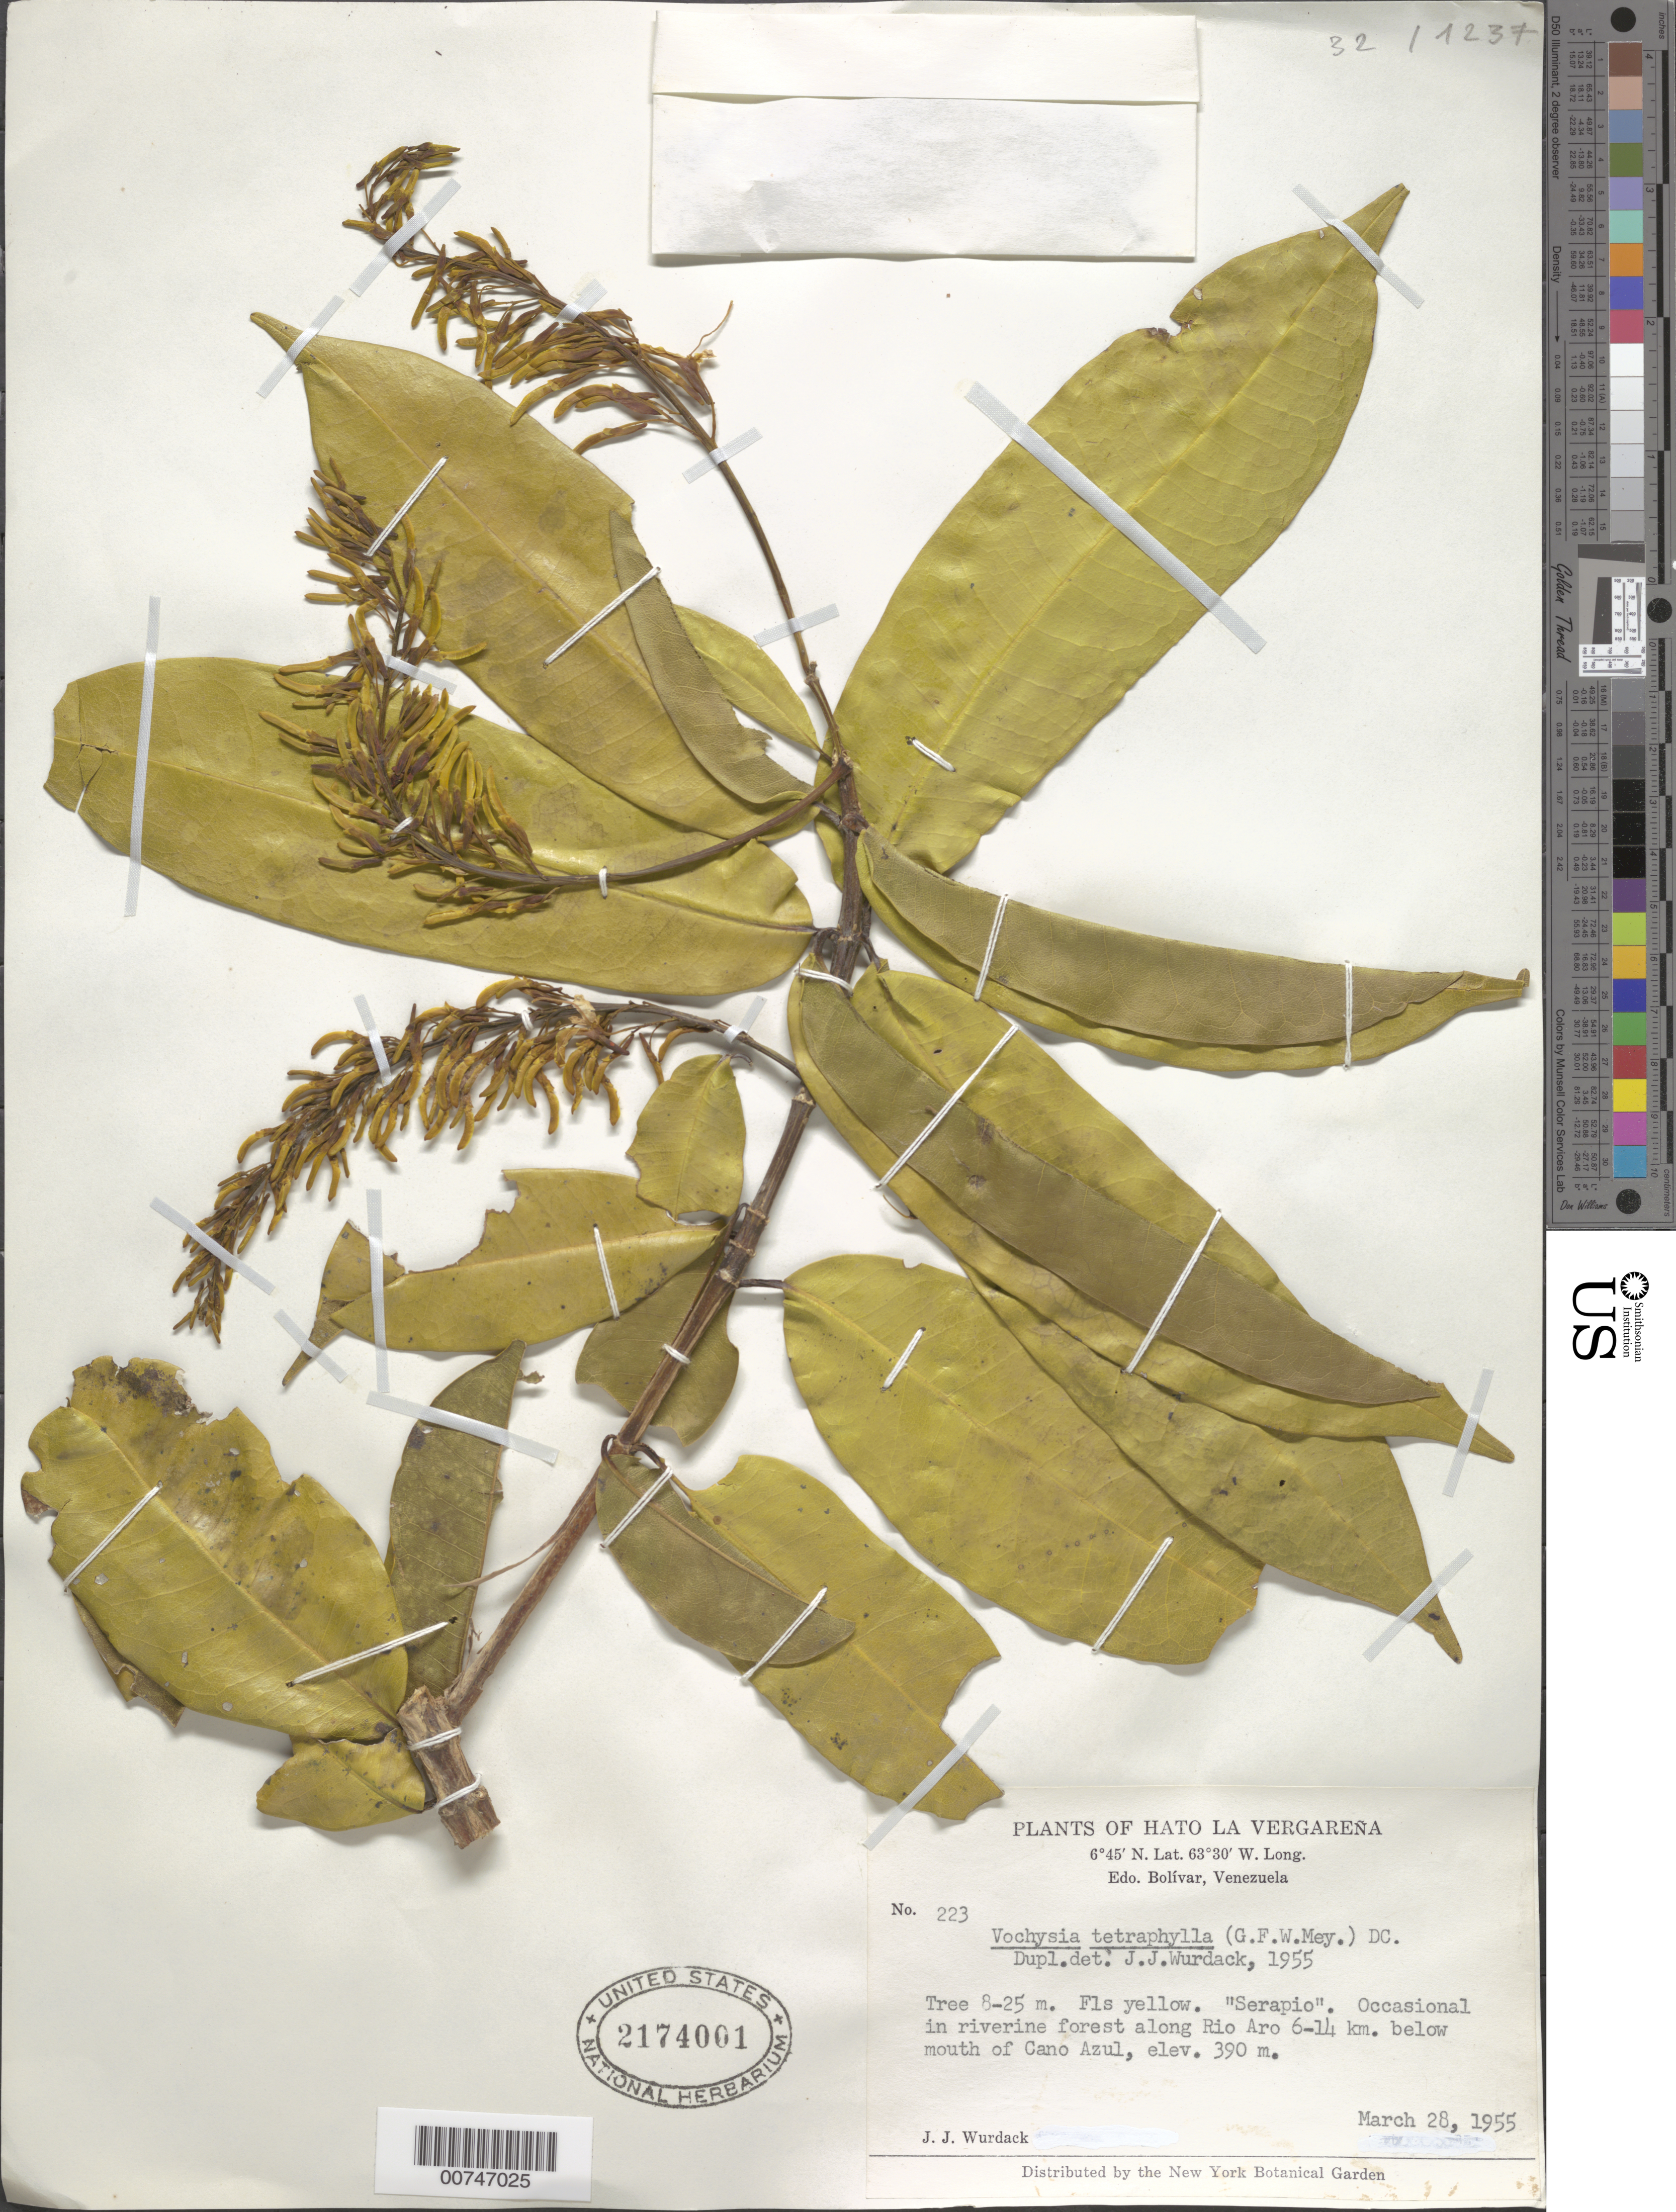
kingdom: Plantae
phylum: Tracheophyta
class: Magnoliopsida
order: Myrtales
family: Vochysiaceae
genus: Vochysia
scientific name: Vochysia tetraphylla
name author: (G. Mey.) DC.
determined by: Wurdack, John J., (US), US (UNITED STATES)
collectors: J. J. Wurdack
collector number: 223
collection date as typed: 28-Mar-55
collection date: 1955-03-28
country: Venezuela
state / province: Bolívar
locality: Hato La Vergareña, Río Aro, 6-14 km below mouth of Caño Azul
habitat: Riverine forest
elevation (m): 390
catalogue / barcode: US 2174001